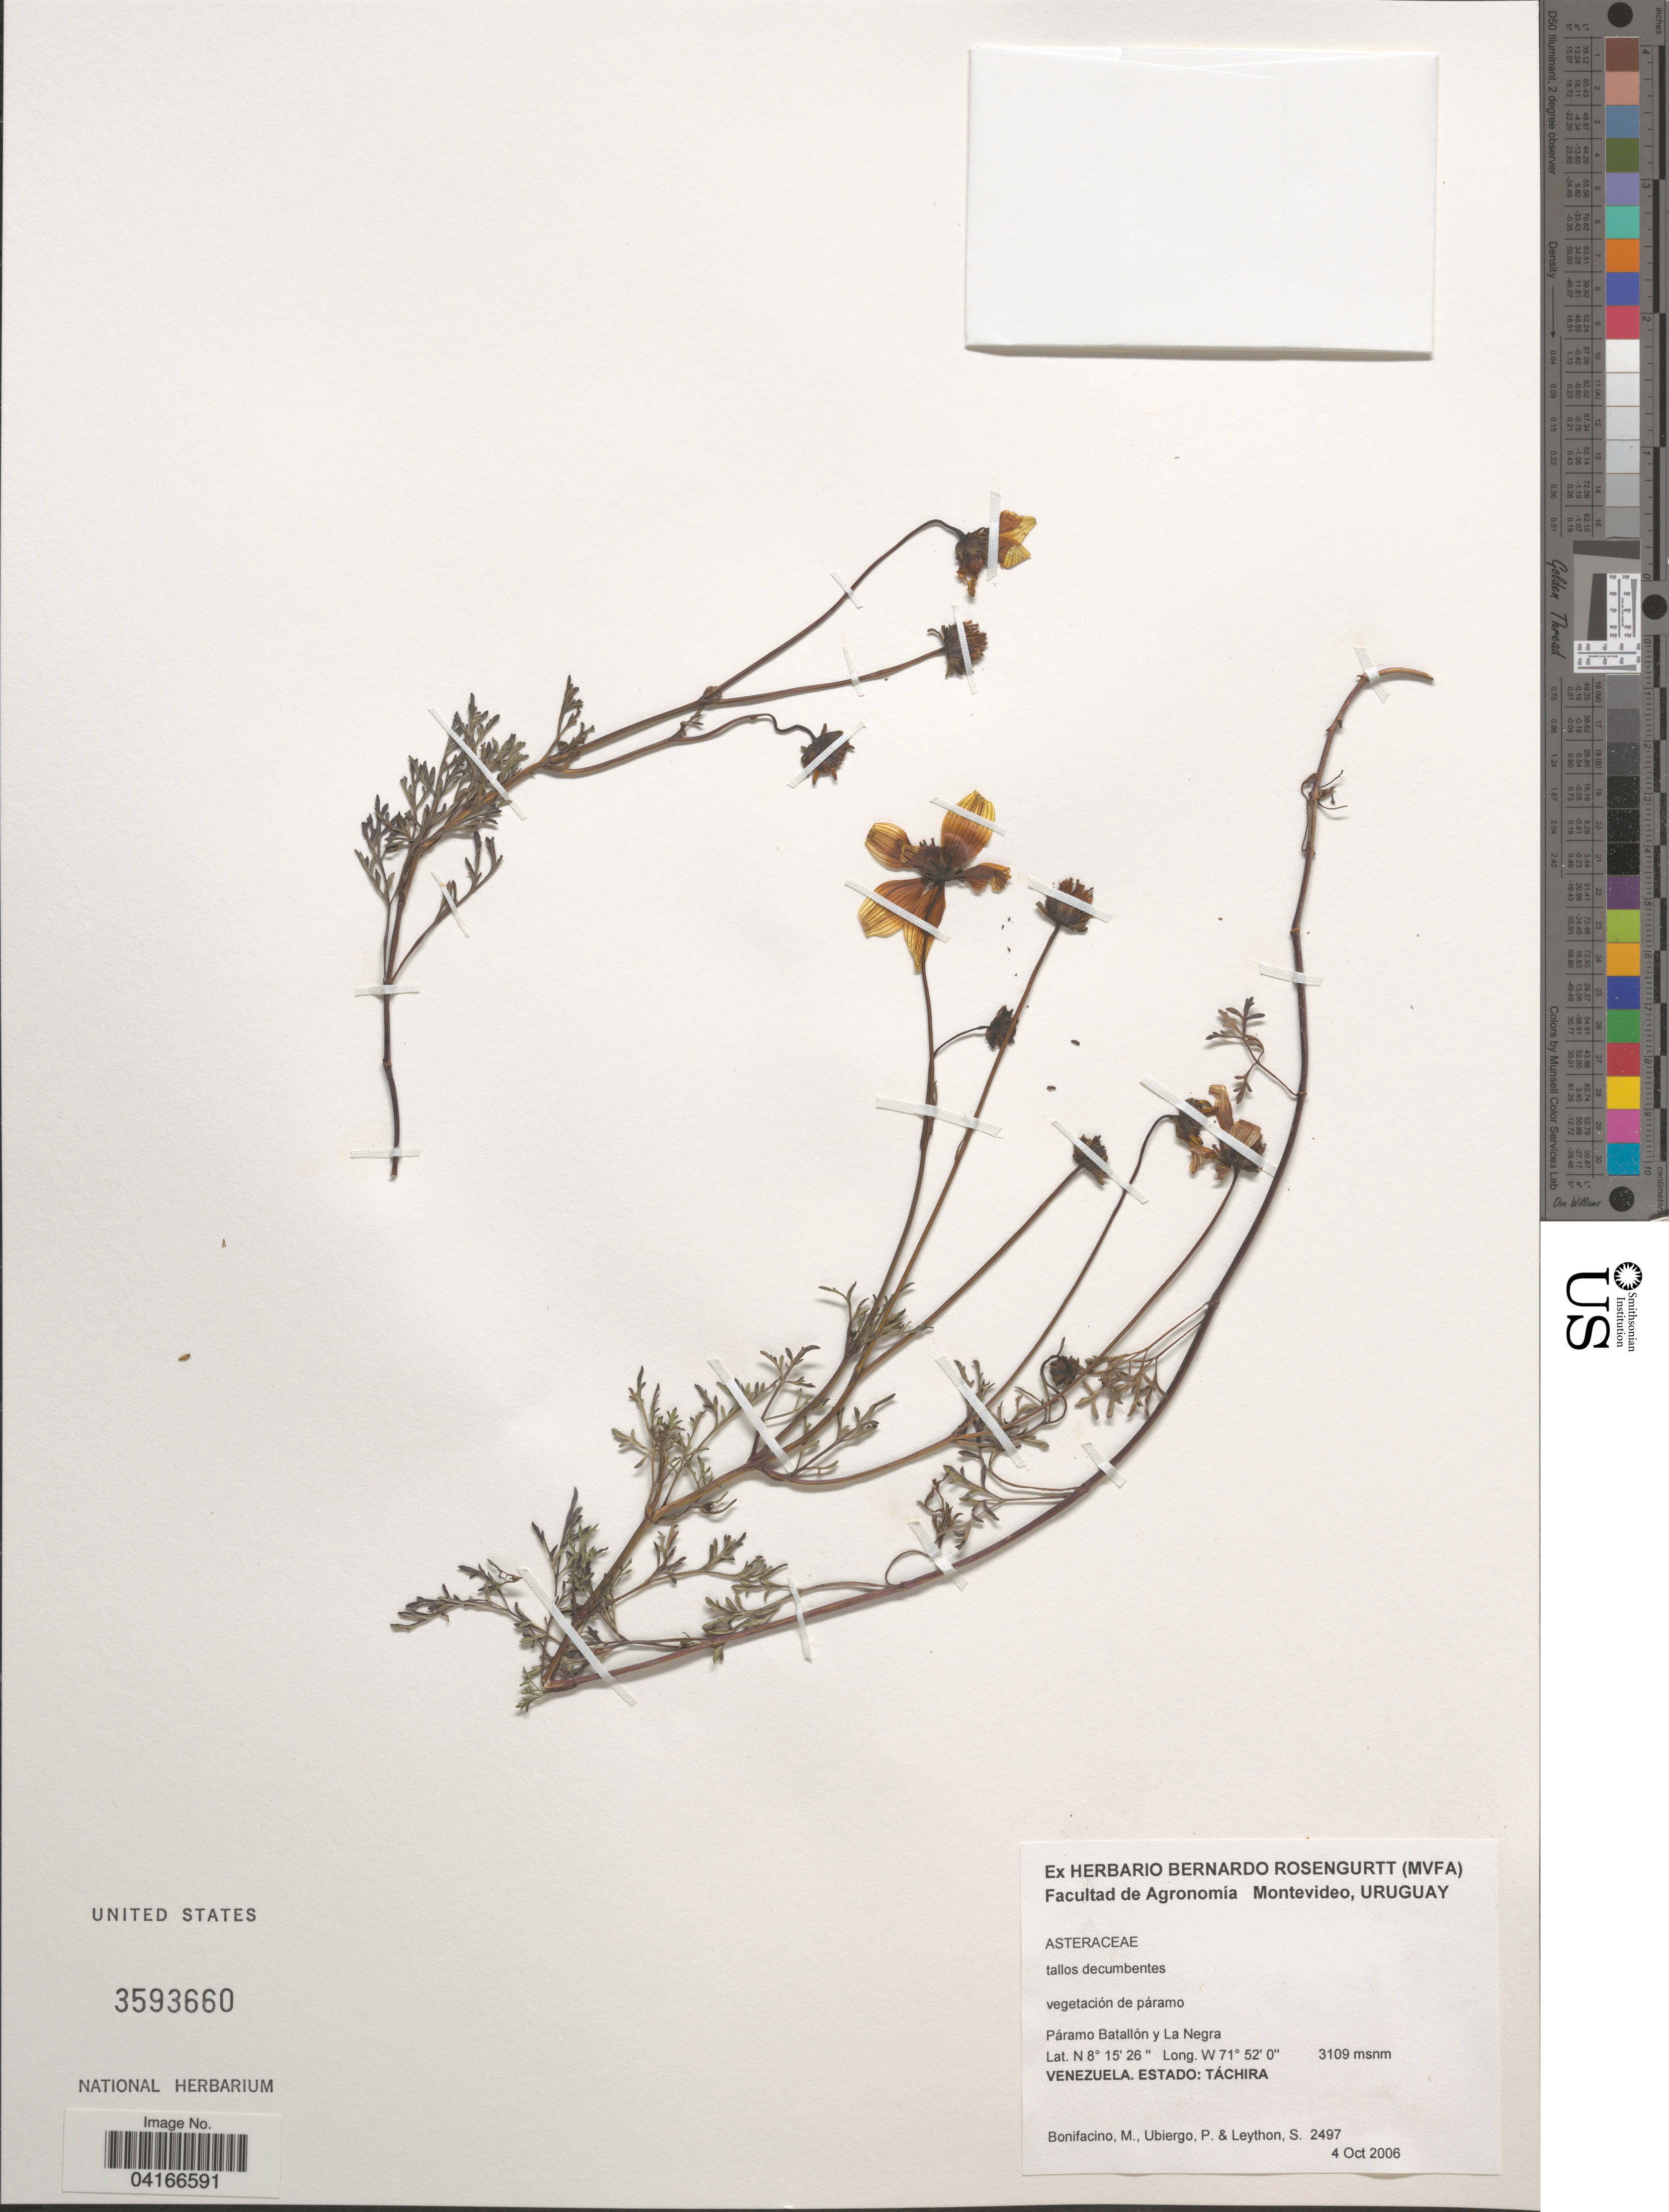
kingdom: Plantae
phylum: Tracheophyta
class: Magnoliopsida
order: Asterales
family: Asteraceae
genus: Bidens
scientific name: Bidens sp.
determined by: Ávila, F. A.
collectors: M. Bonifacino, P. Ubiergo & S. Leython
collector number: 2497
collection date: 2006-10-04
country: Venezuela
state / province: Tachira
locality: Páramo Batallón y La Negra.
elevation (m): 3109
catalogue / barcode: US 3593660